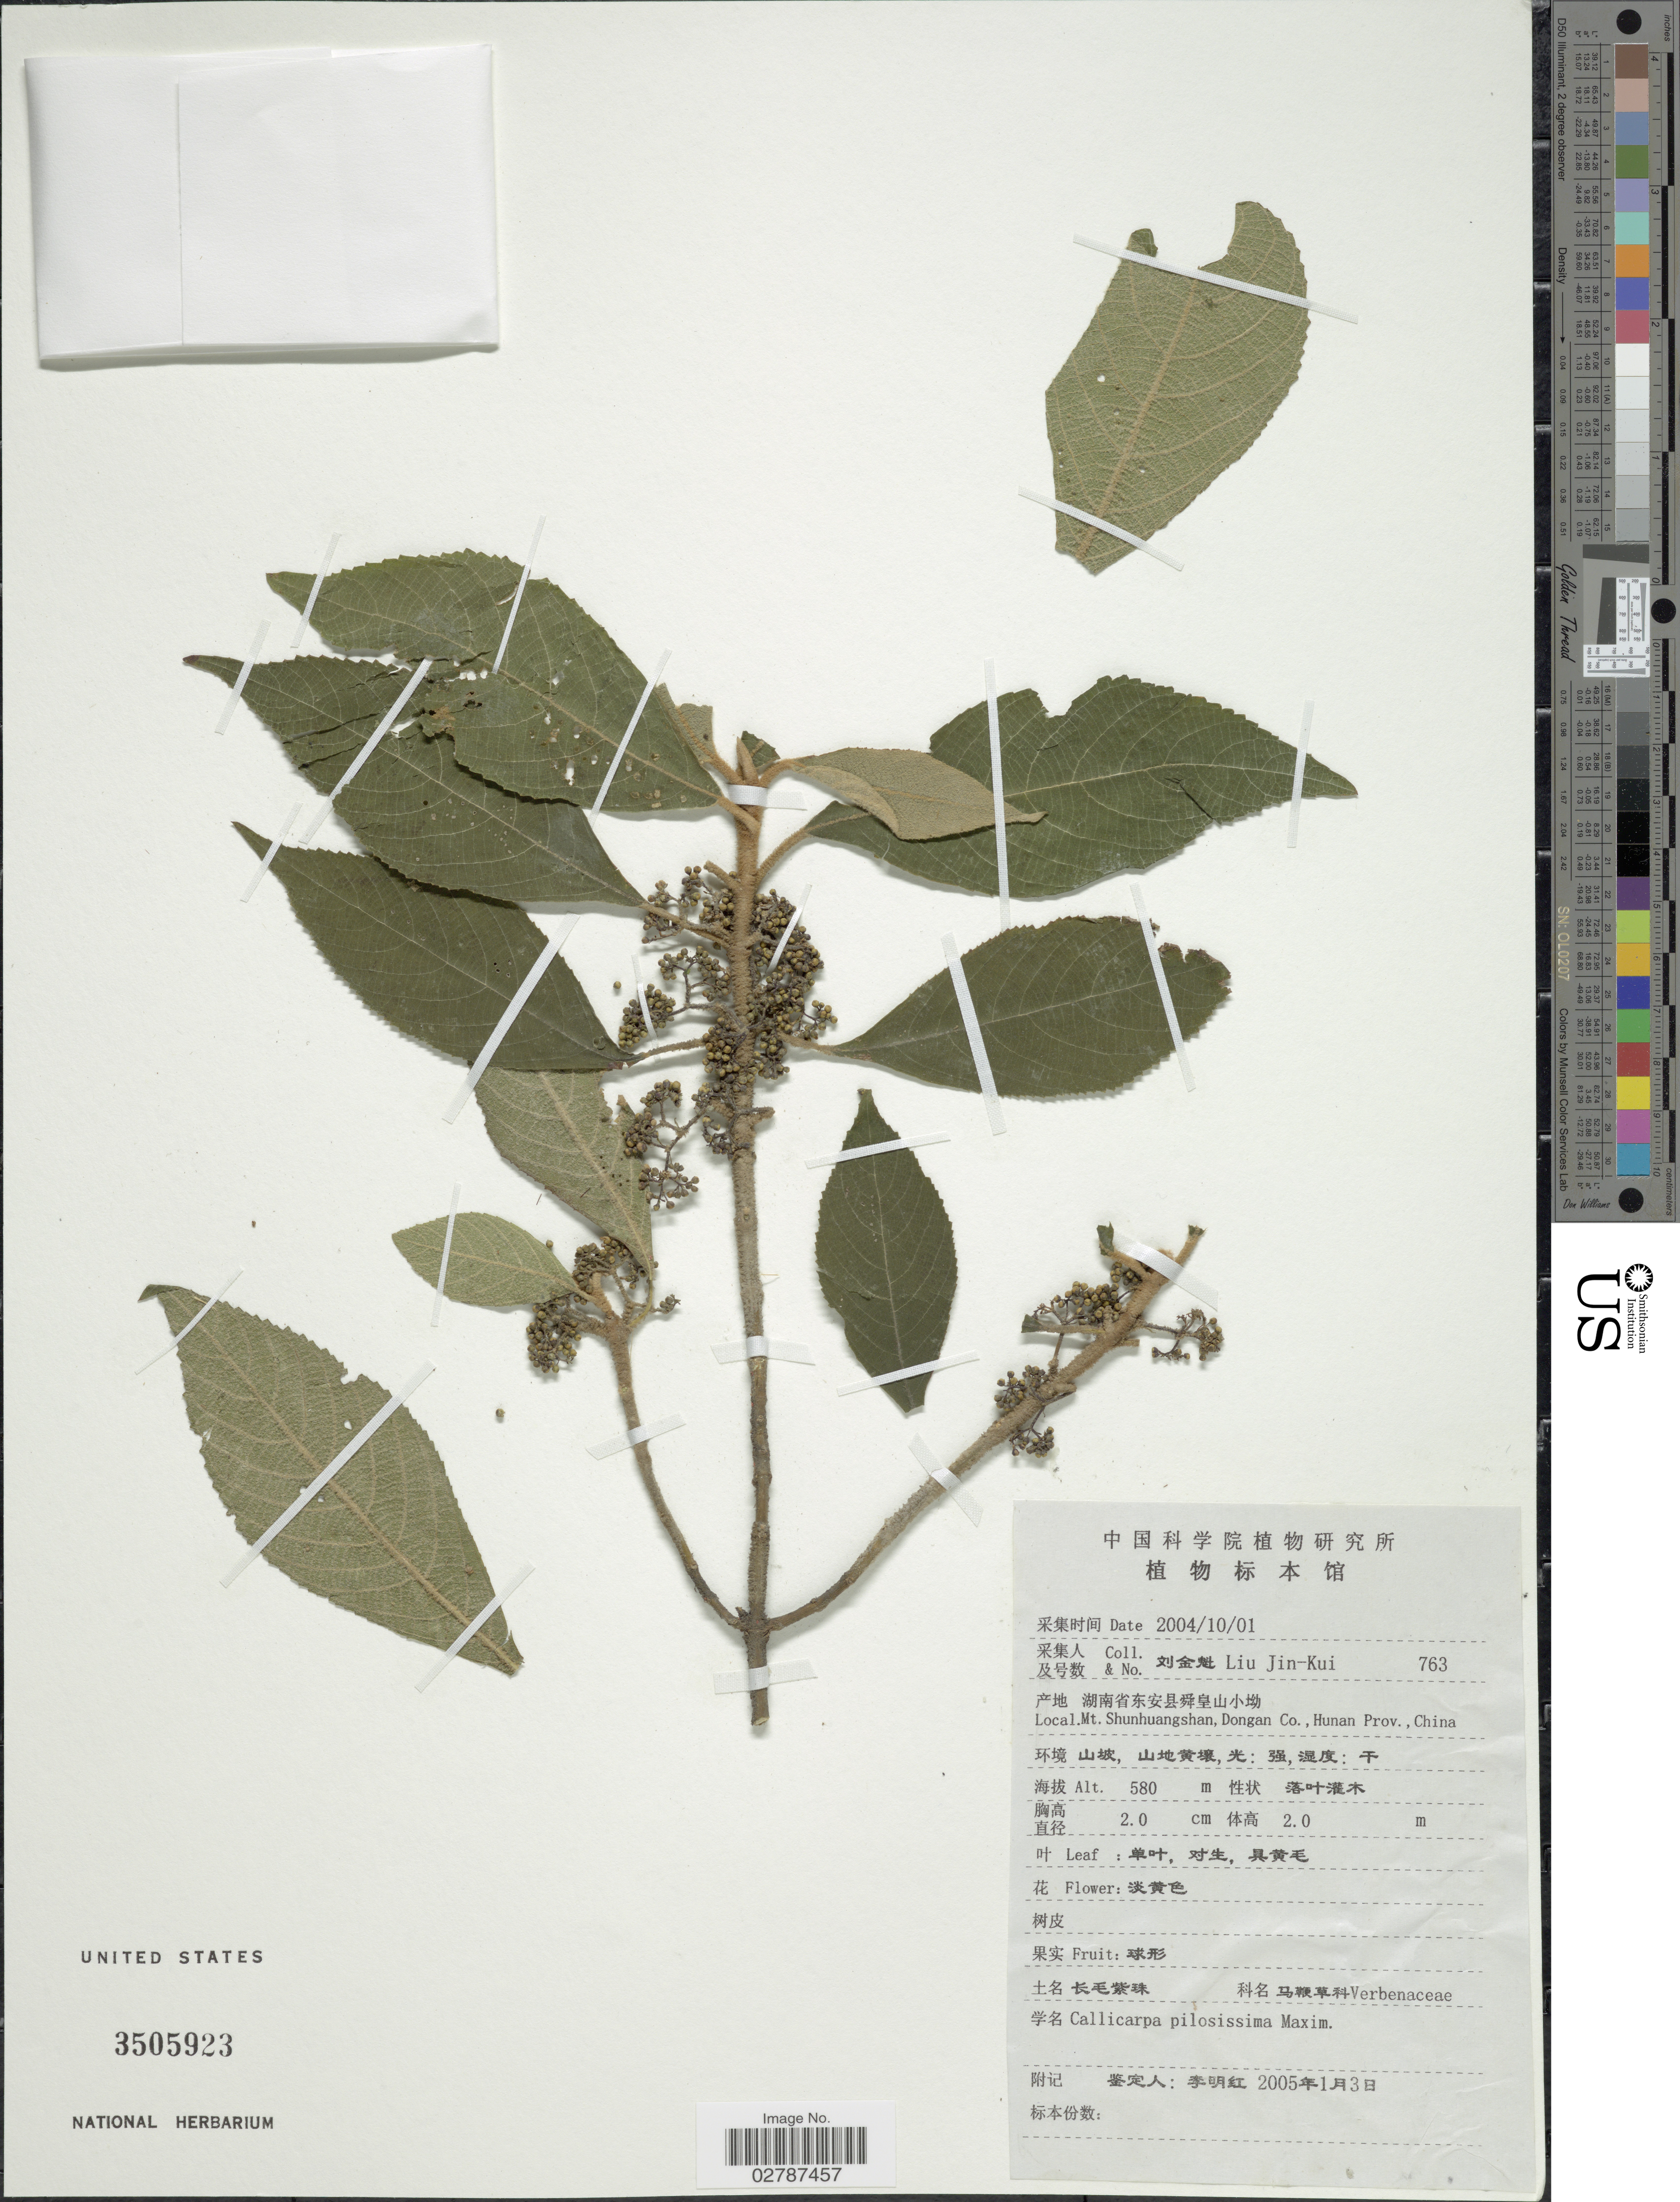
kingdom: Plantae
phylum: Tracheophyta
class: Magnoliopsida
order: Lamiales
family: Lamiaceae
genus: Callicarpa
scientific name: Callicarpa pilosissima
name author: Maxim.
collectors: Liu Jin-Kui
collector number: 763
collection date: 2004-10-01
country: China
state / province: Hunan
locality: Mt. Shunhuangshan, Dongan Co.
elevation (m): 580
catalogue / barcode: US 3505923